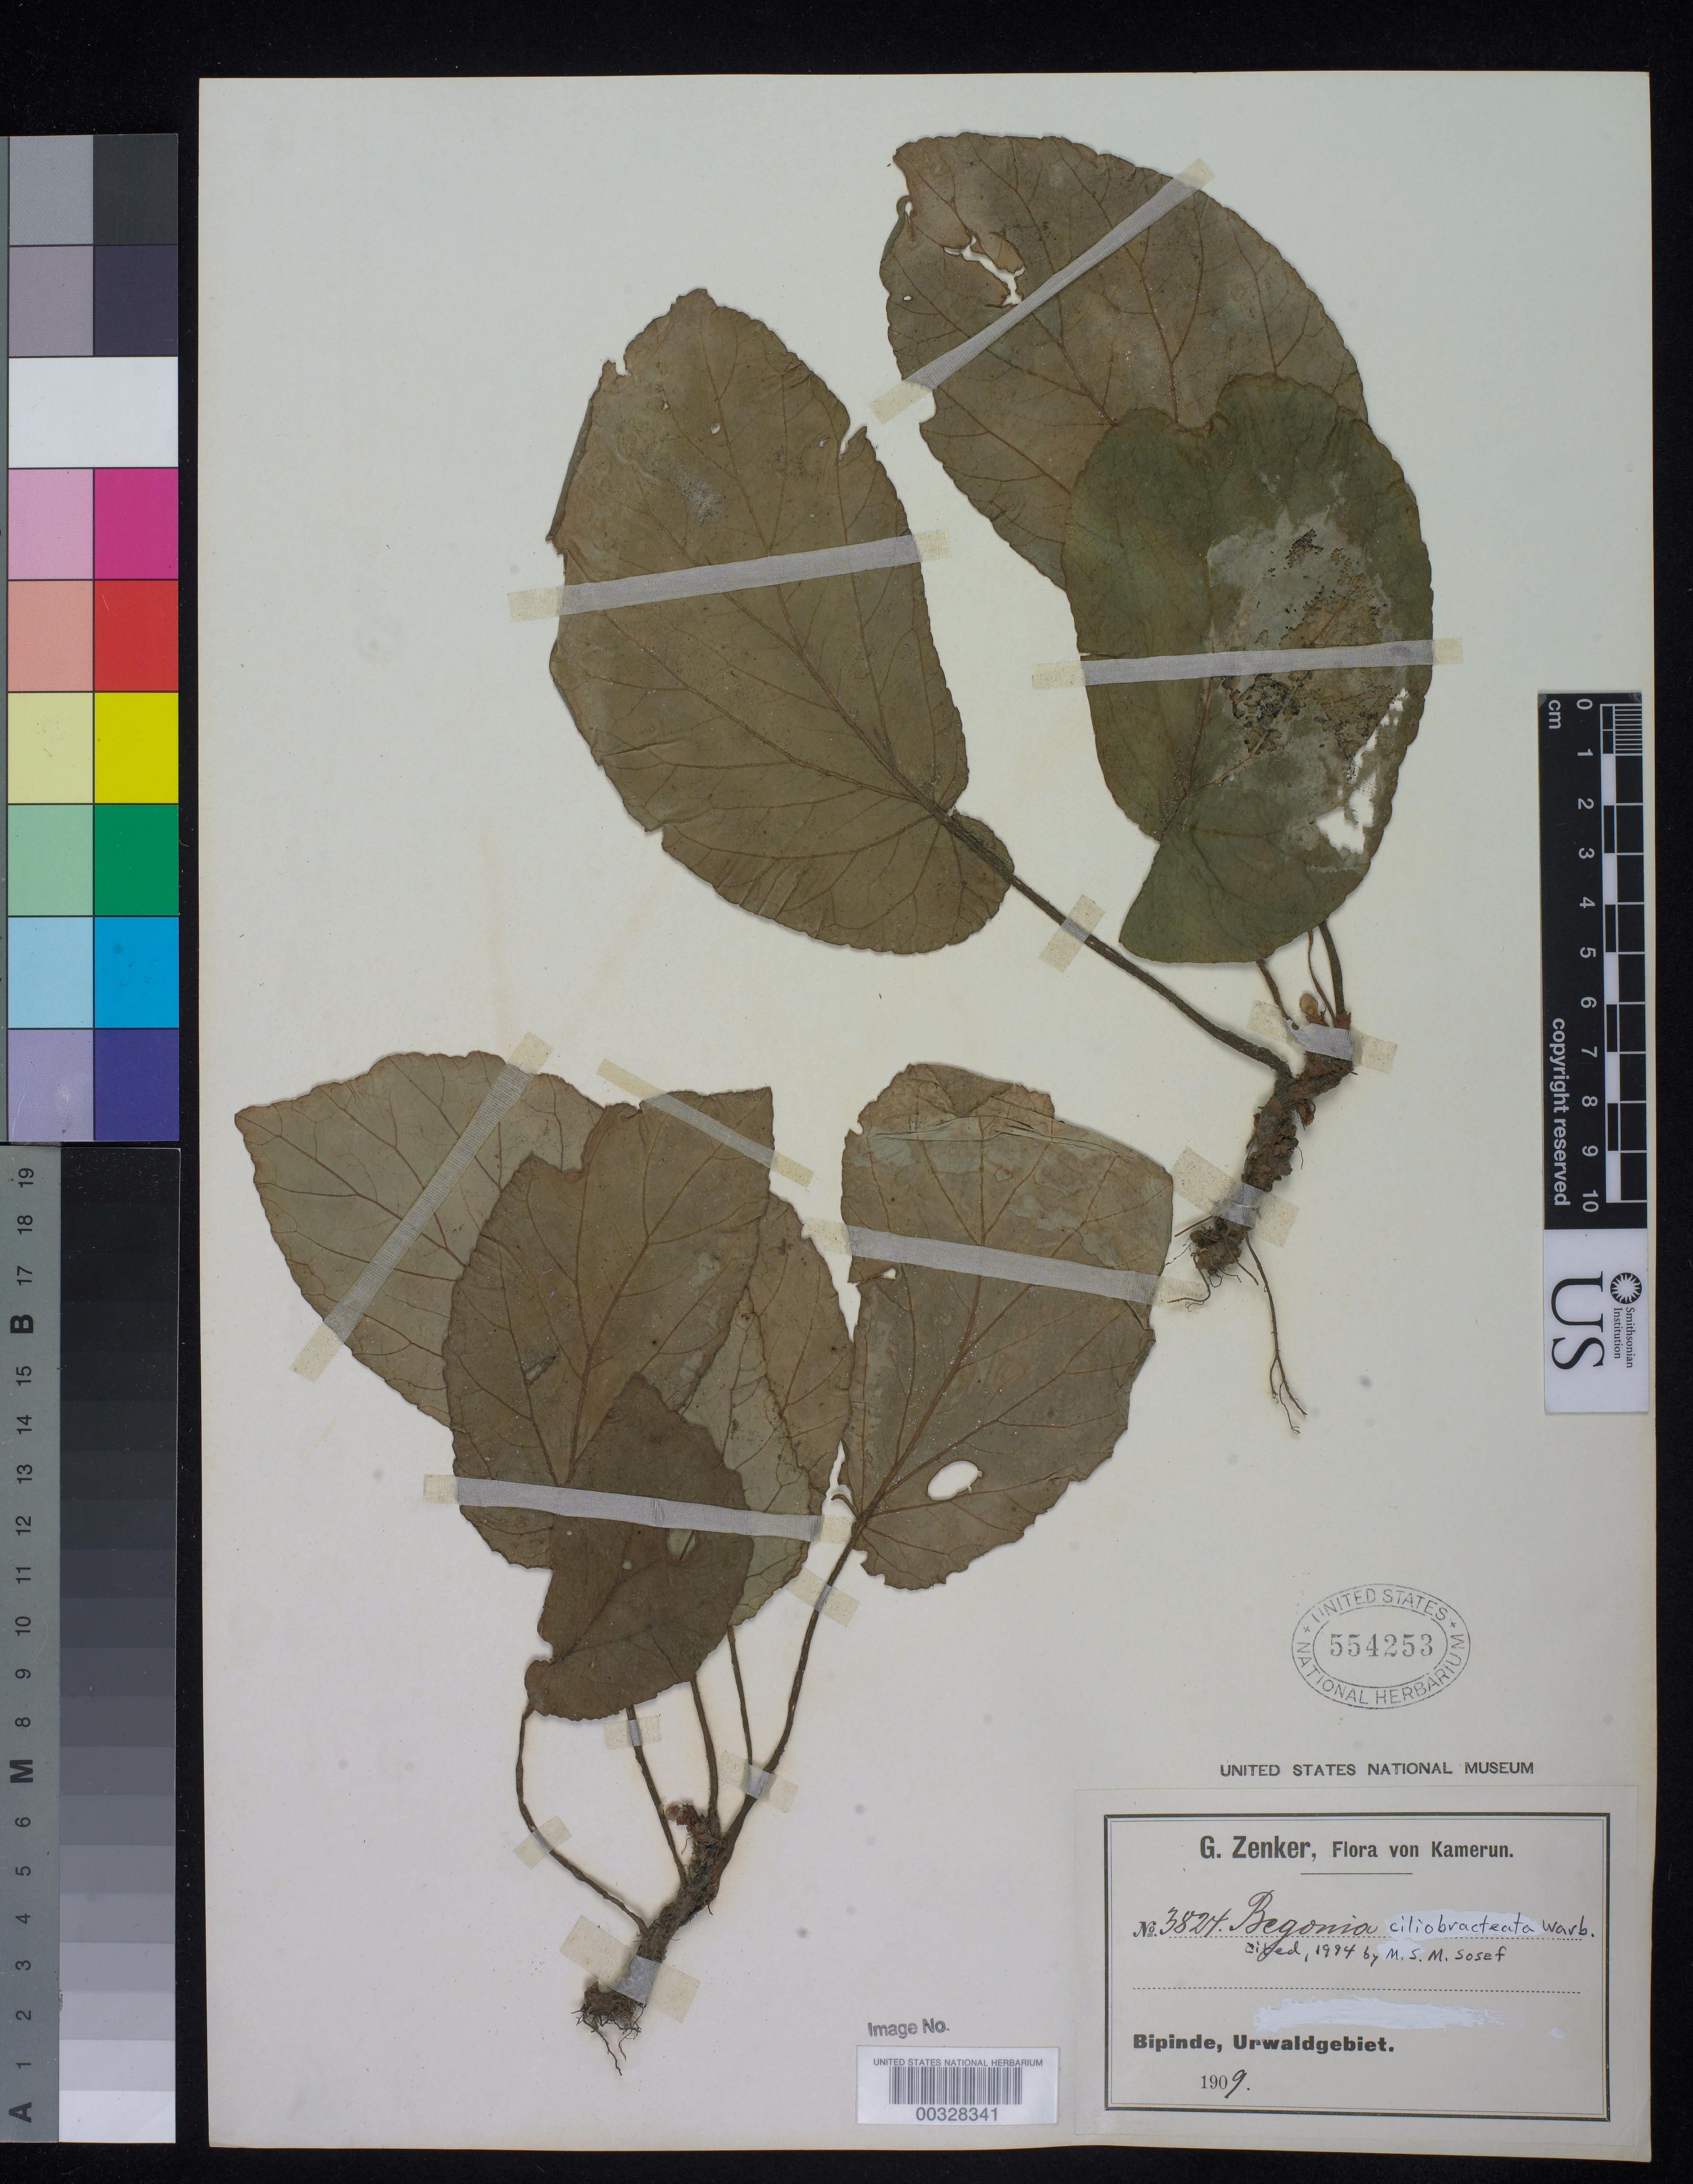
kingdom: Plantae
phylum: Tracheophyta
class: Magnoliopsida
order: Cucurbitales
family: Begoniaceae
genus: Begonia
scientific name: Begonia ciliobracteata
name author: Warb.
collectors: G. A. Zenker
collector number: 3824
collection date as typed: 1909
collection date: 1909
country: Cameroon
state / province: Sud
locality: Bipinde, urwaldgebiet [jungle area]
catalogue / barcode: US 554253